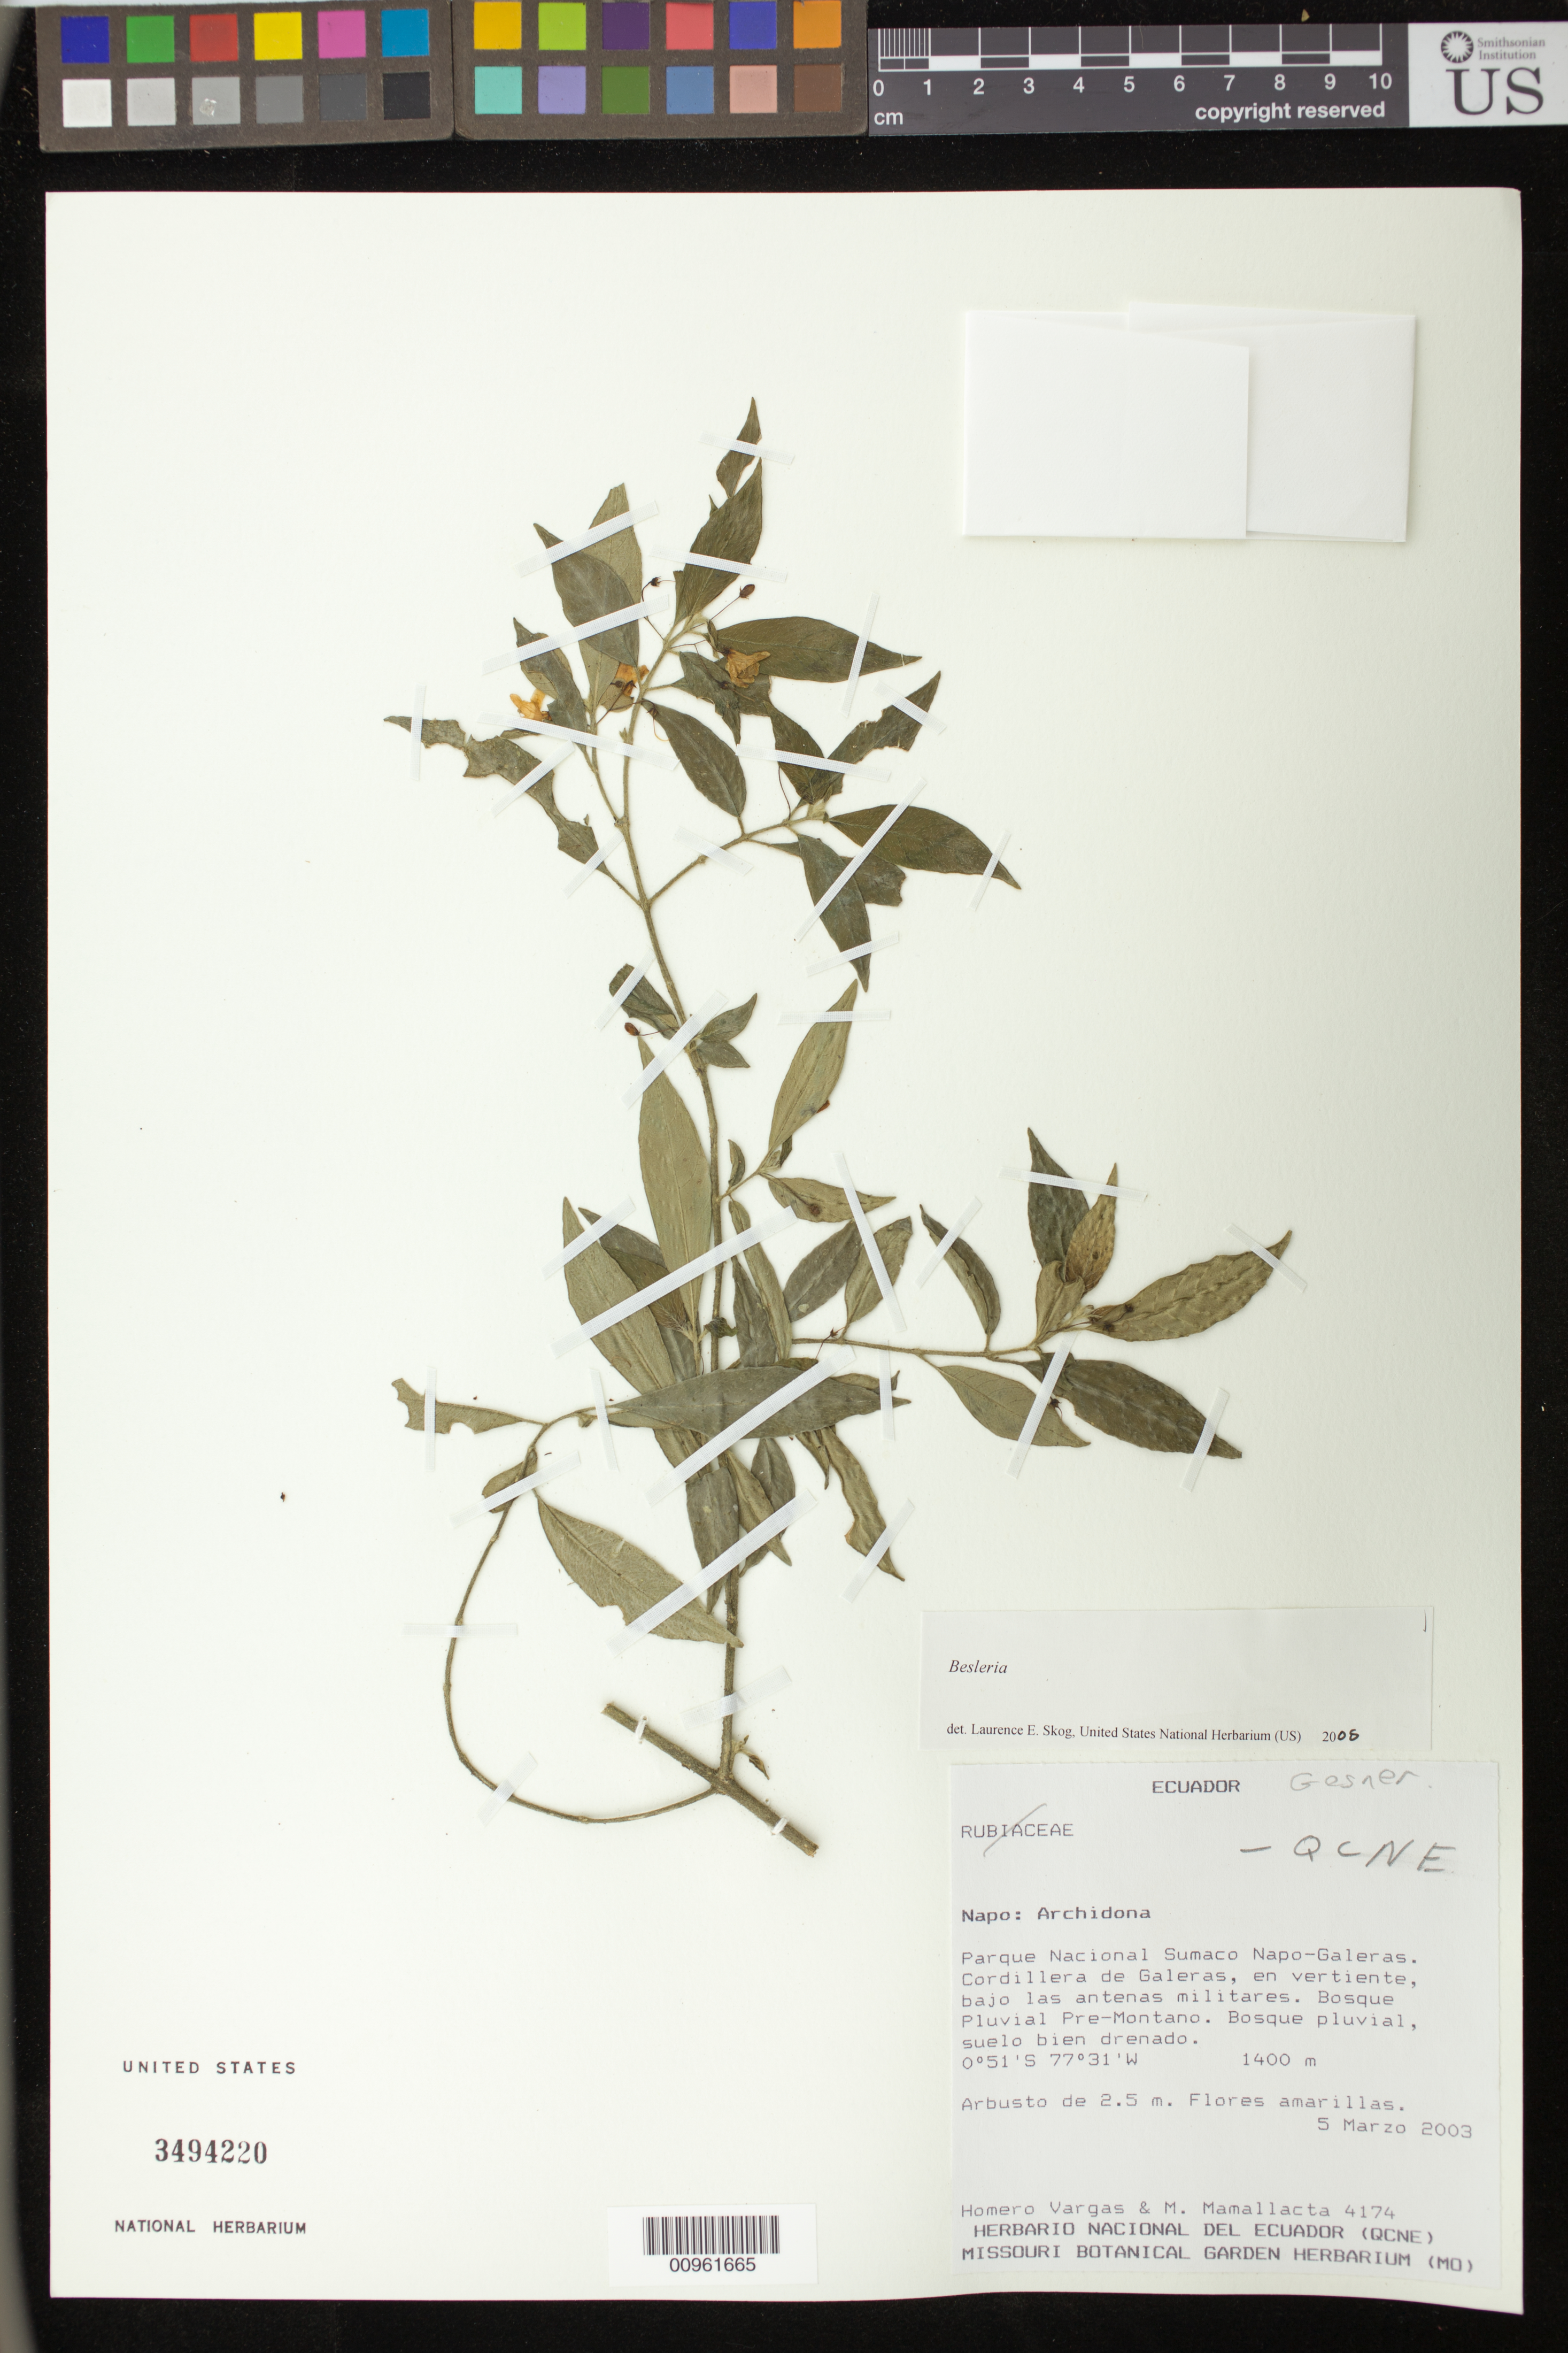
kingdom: Plantae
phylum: Tracheophyta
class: Magnoliopsida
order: Lamiales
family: Gesneriaceae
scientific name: Sumacoa barbata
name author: J.L. Clark & D.A. Neill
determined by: Skog, Laurence E.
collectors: H. Vargas & M. Mamallacta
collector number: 4174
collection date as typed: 05 Mar 2003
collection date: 2003-03-05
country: Ecuador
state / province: Napo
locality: Napo: Archidona. Parque Nacional Sumaco Napo-Galeras. Cordillera de Galeras, en vertiente, bajo las antenas militares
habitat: Bosque Pluvial Pre-Montano. Bosque pluvial, suelo bien drenado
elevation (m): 1400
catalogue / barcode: US 3494220